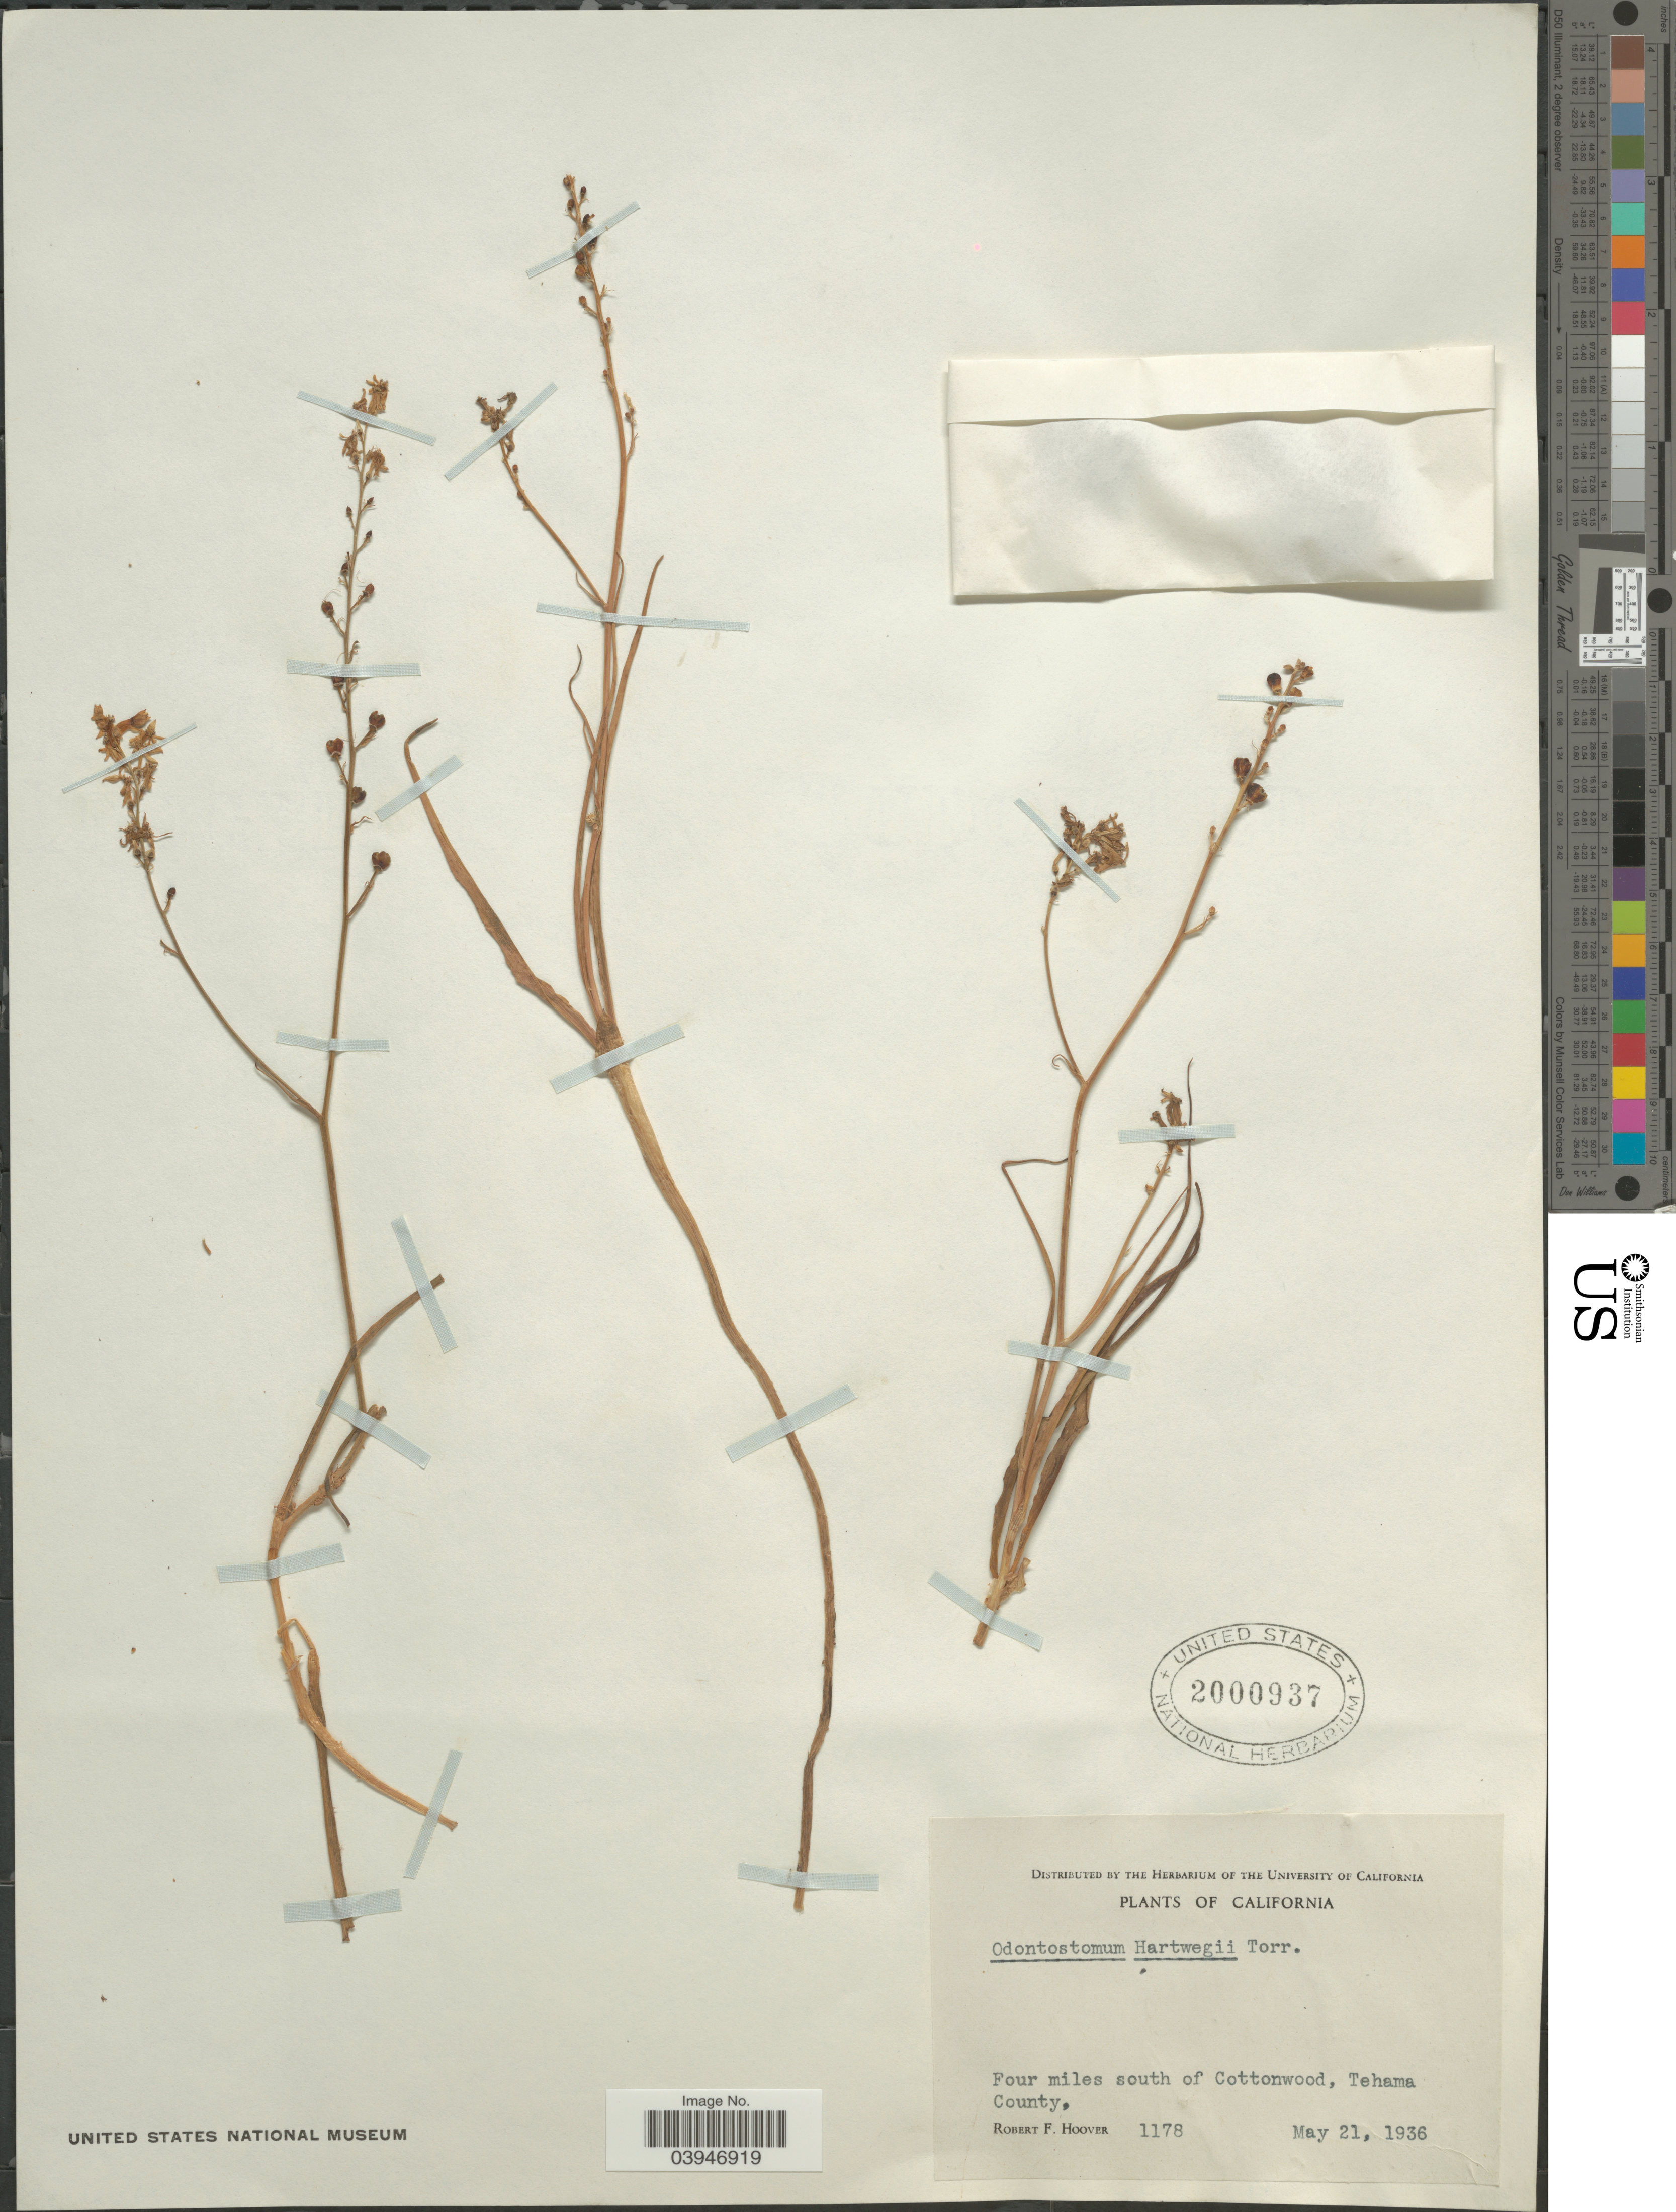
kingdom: Plantae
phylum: Tracheophyta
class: Liliopsida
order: Asparagales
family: Tecophilaeaceae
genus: Odontostomum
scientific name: Odontostomum hartwegii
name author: Torr.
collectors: R. F. Hoover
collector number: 1178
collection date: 1936-05-21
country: United States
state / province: California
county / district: Tehama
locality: Four miles south of Cottonwood, Tehama County.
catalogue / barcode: US 2000937